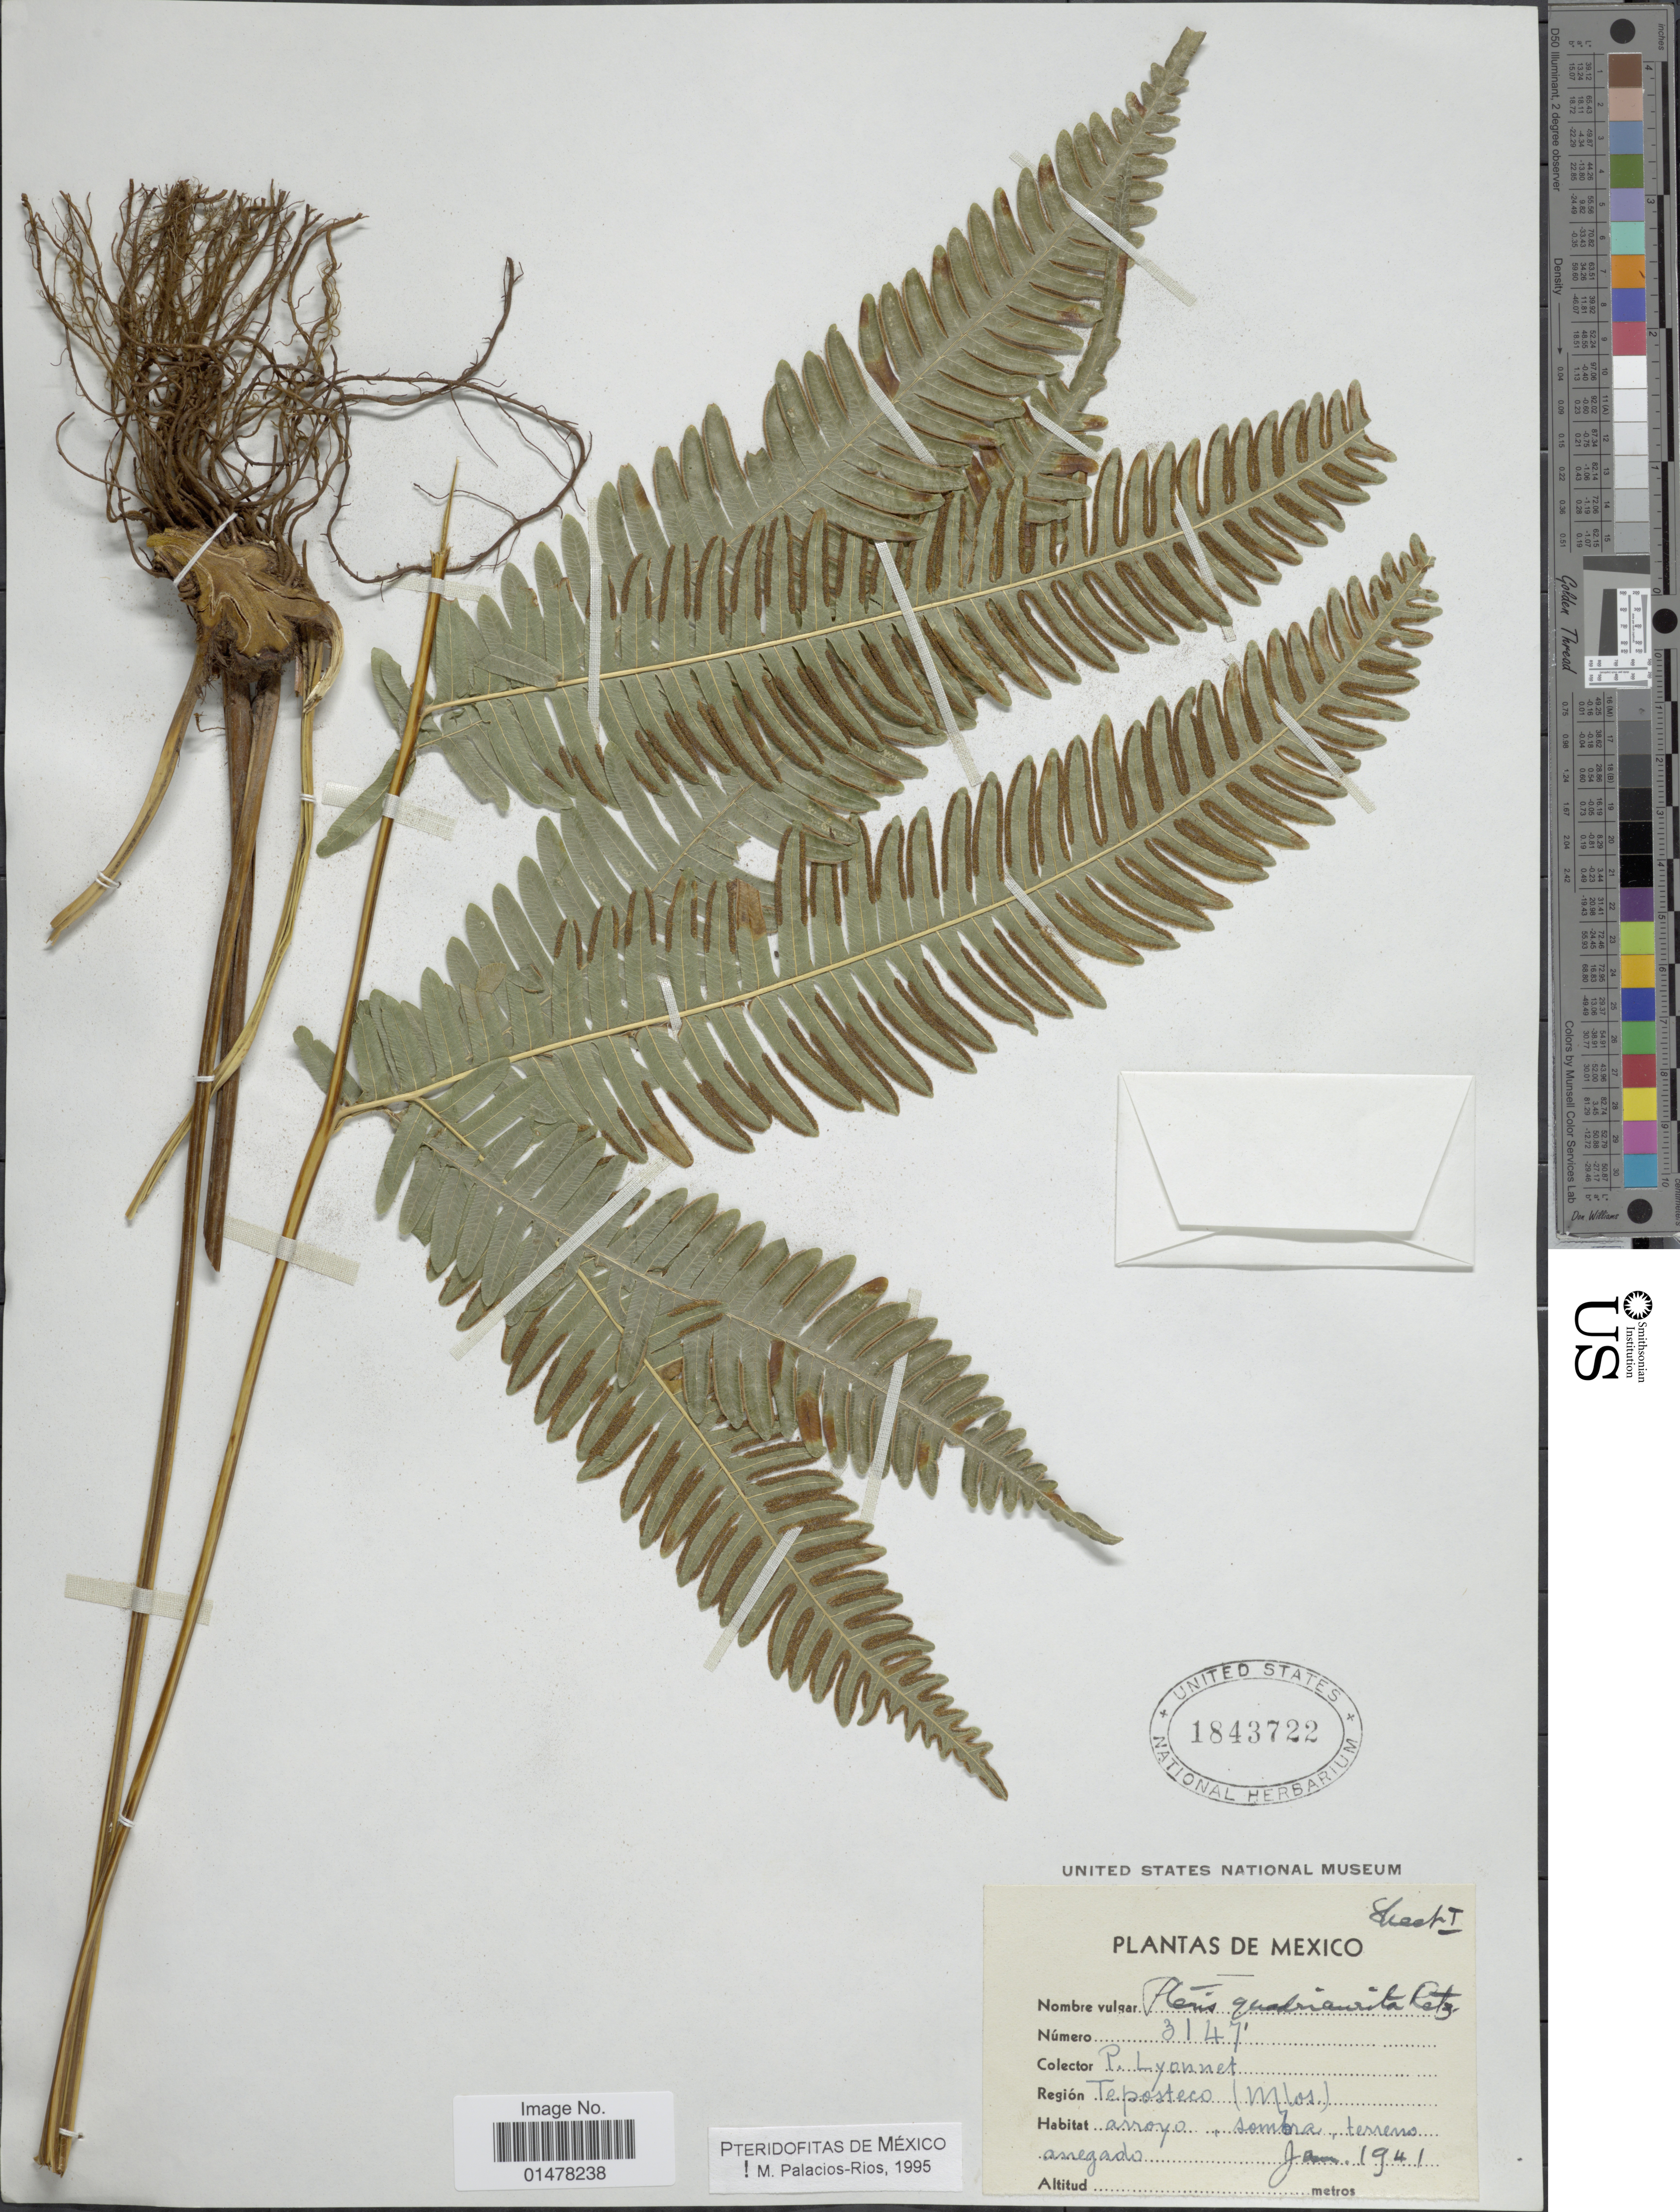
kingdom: Plantae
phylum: Tracheophyta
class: Polypodiopsida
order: Polypodiales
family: Pteridaceae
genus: Pteris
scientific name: Pteris quadriaurita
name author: Retz.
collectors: P. Lyonnet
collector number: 3147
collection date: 1941-01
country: Mexico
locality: Teposteco (Mlos), arroyo, sombra terreno anegado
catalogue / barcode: US 1843722